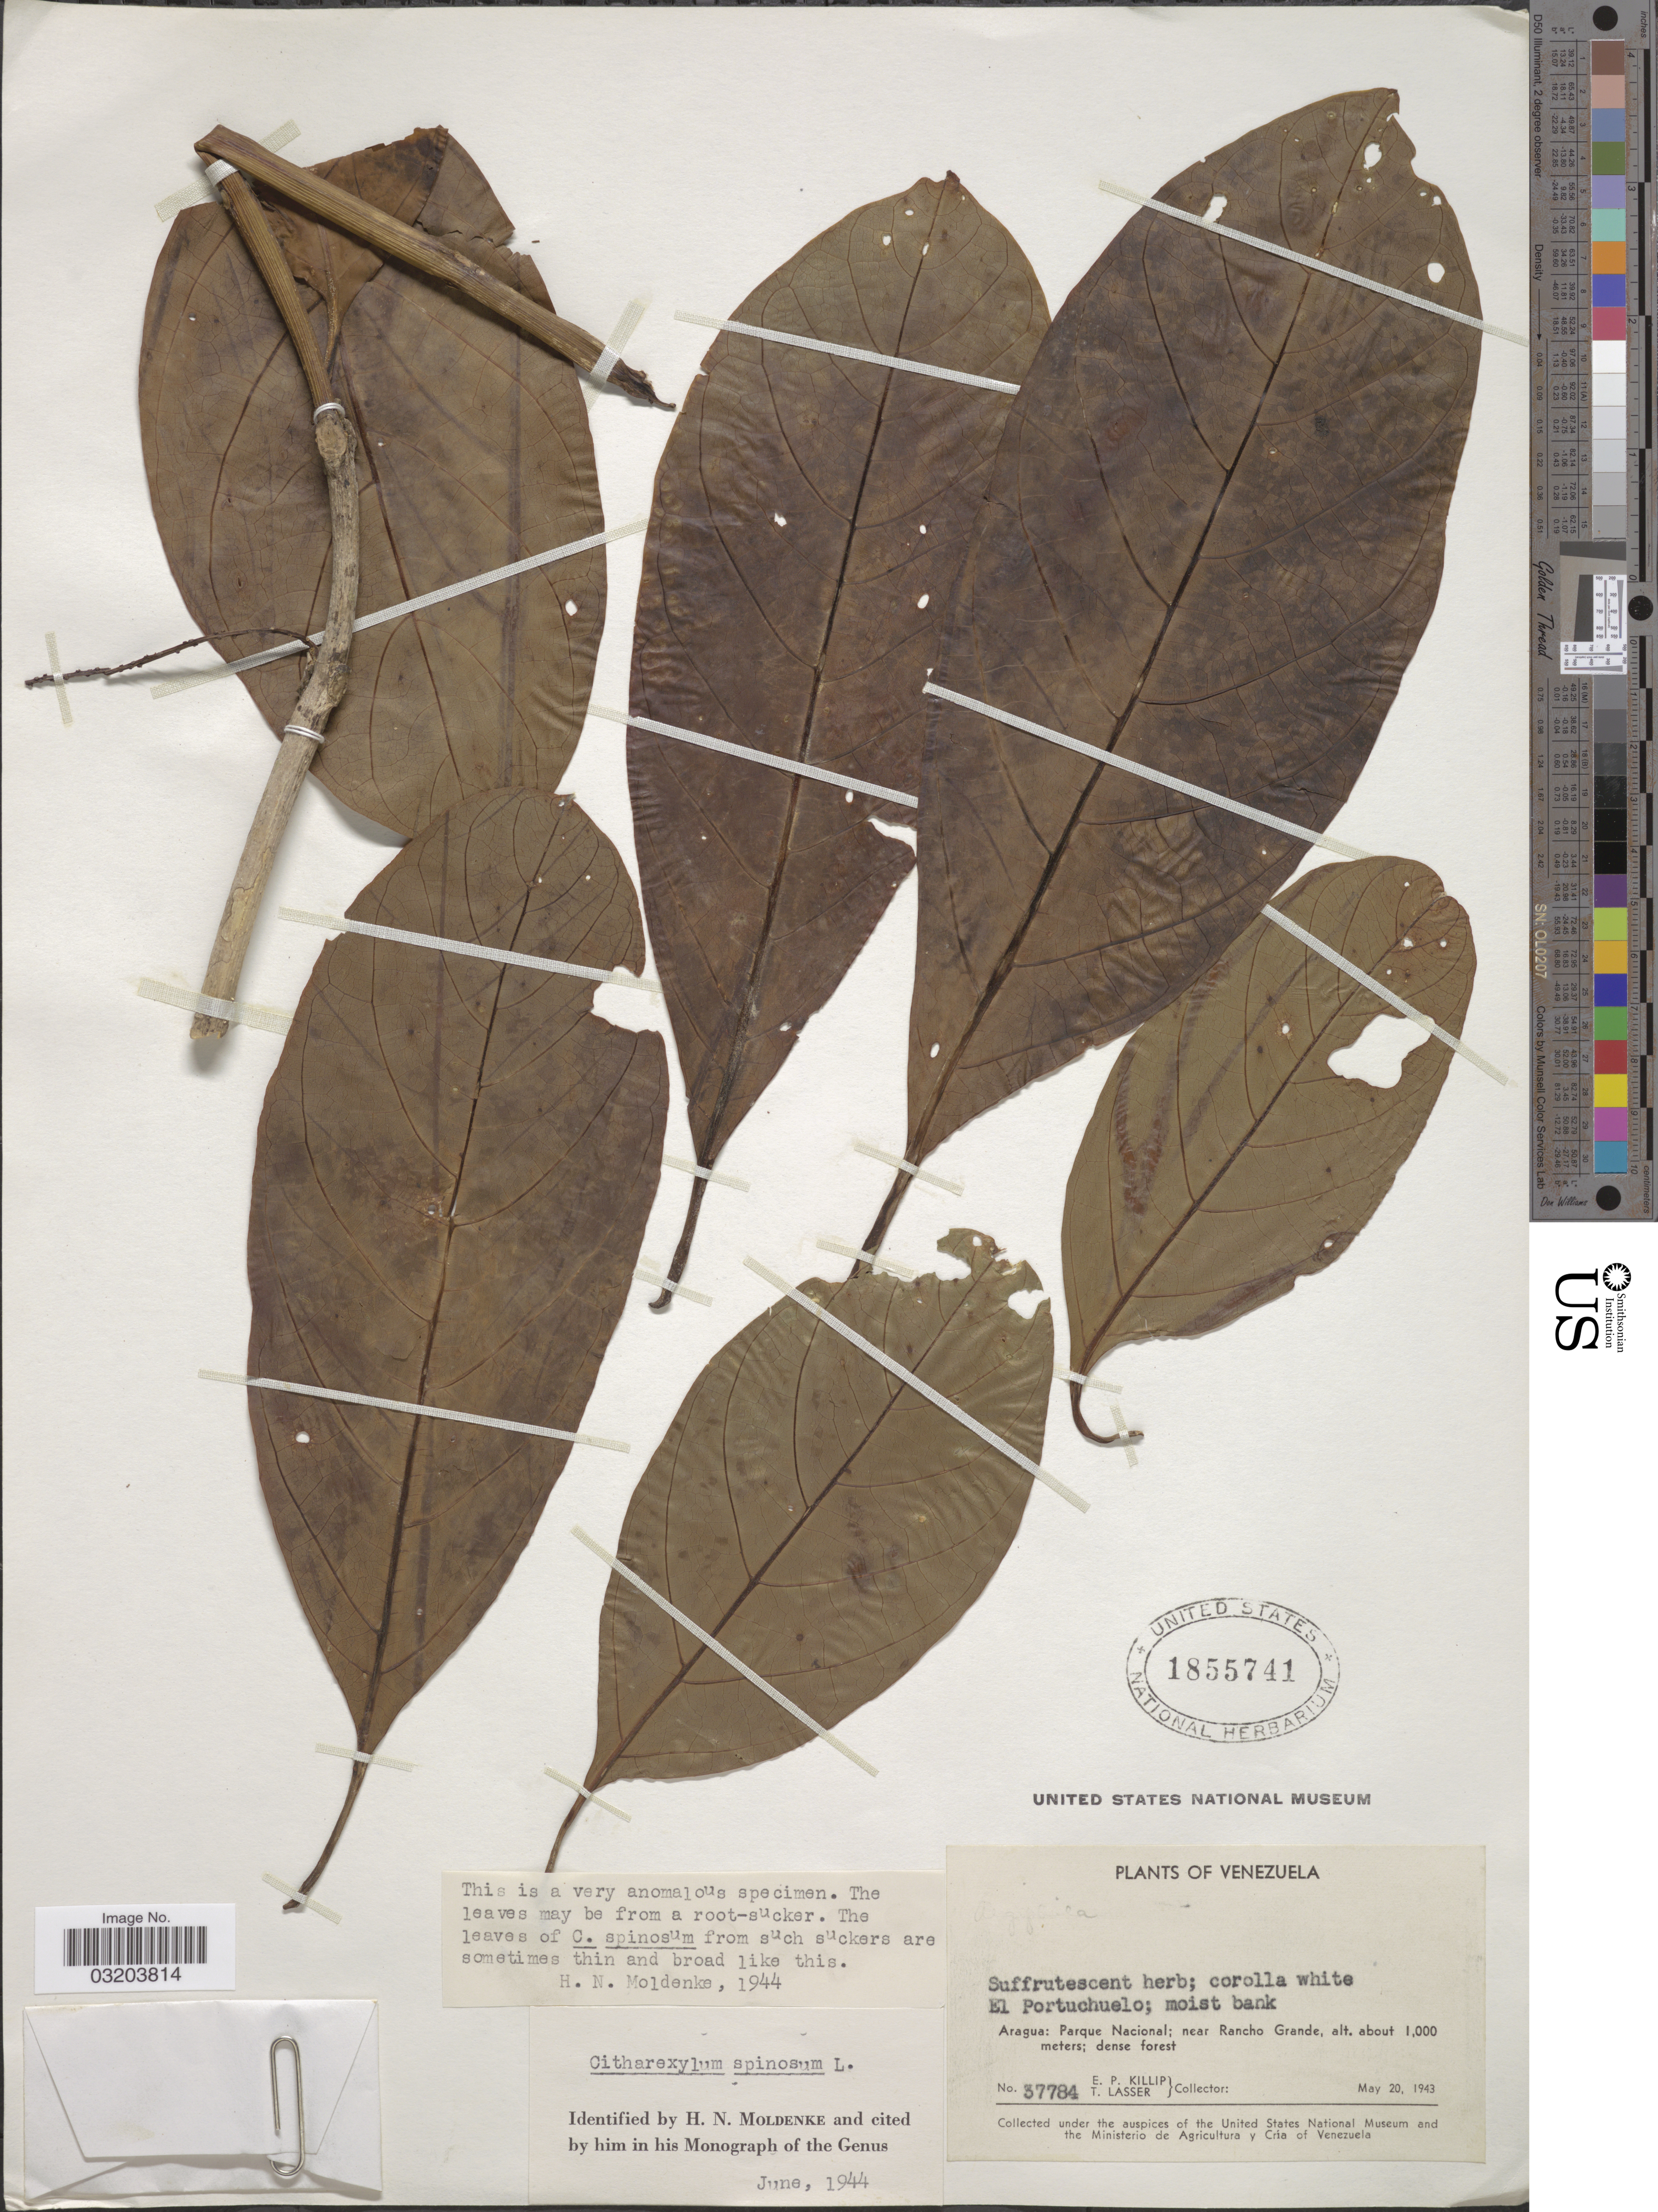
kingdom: Plantae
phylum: Tracheophyta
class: Magnoliopsida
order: Lamiales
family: Verbenaceae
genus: Citharexylum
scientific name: Citharexylum spinosum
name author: L.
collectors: E. P. Killip & T. Lasser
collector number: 37784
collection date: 1943-05-20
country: Venezuela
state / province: Aragua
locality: El Portuchuelo. Parque Nacional; near Rancho Grande.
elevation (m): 1000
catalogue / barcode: US 1855741